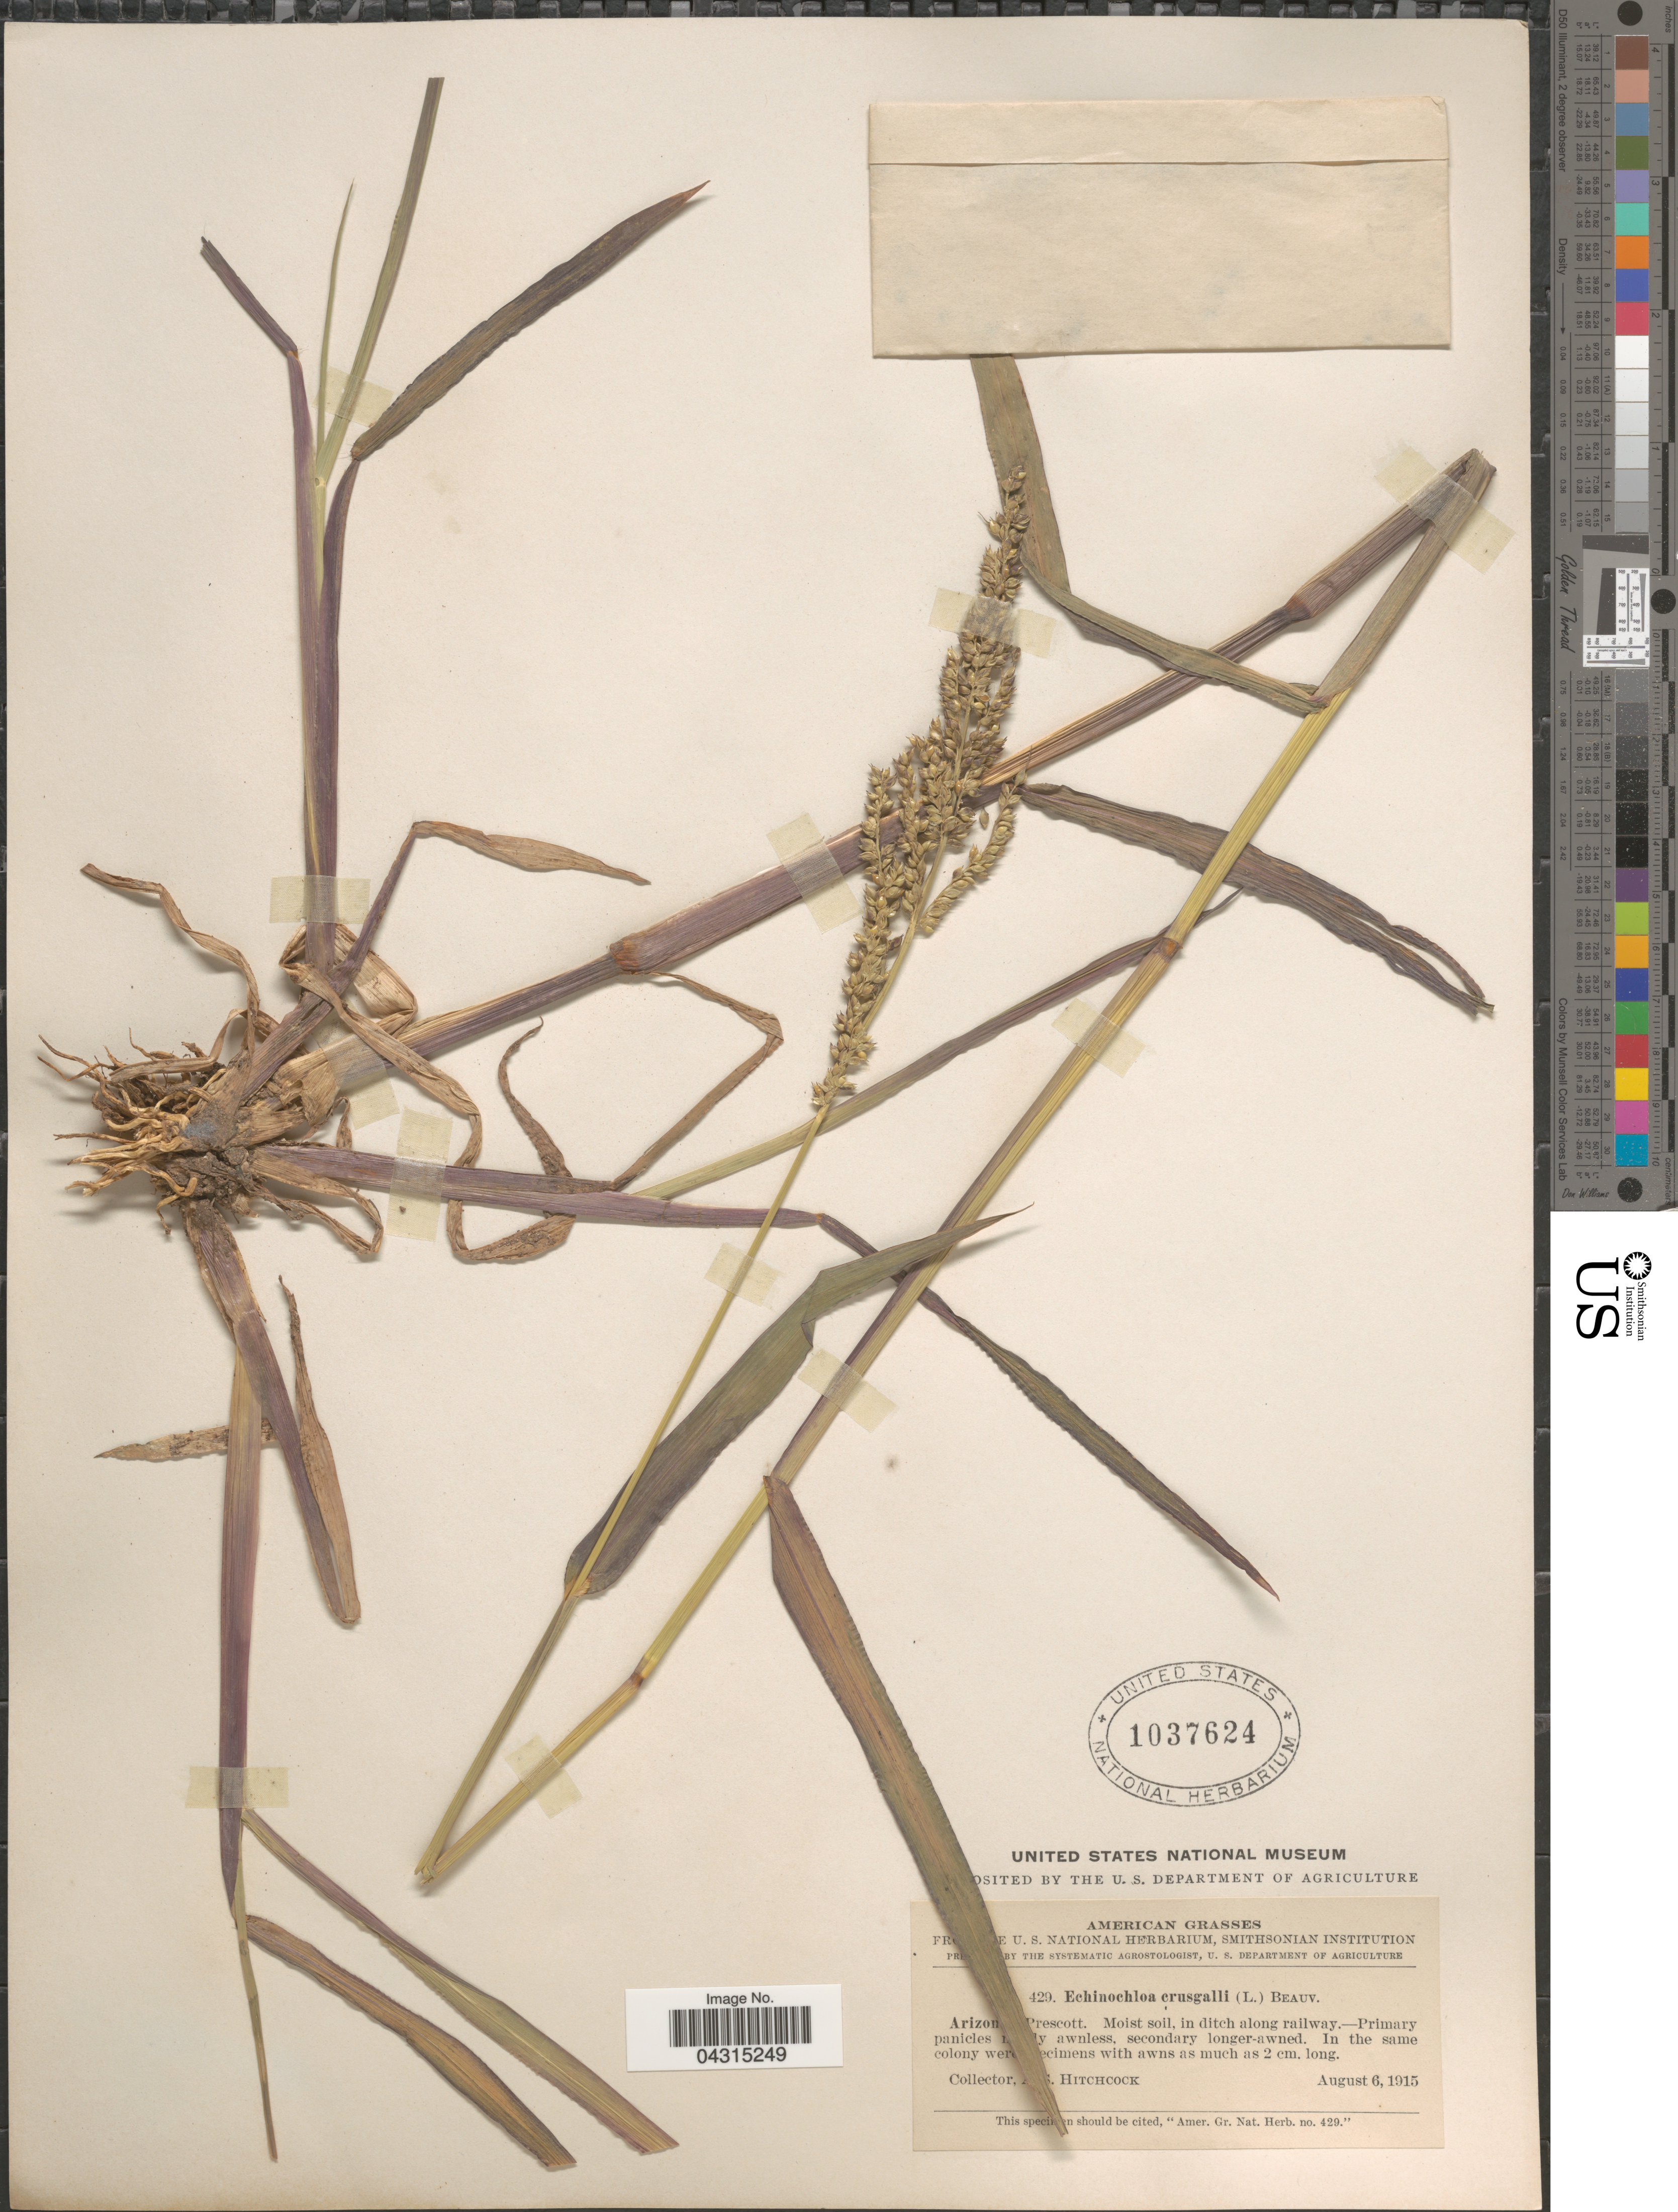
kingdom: Plantae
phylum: Tracheophyta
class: Liliopsida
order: Poales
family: Poaceae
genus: Echinochloa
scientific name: Echinochloa crus-galli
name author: (L.) P. Beauv.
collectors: A. S. Hitchcock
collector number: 429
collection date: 1915-08-06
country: United States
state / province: Arizona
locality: Prescott.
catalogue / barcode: US 1037624